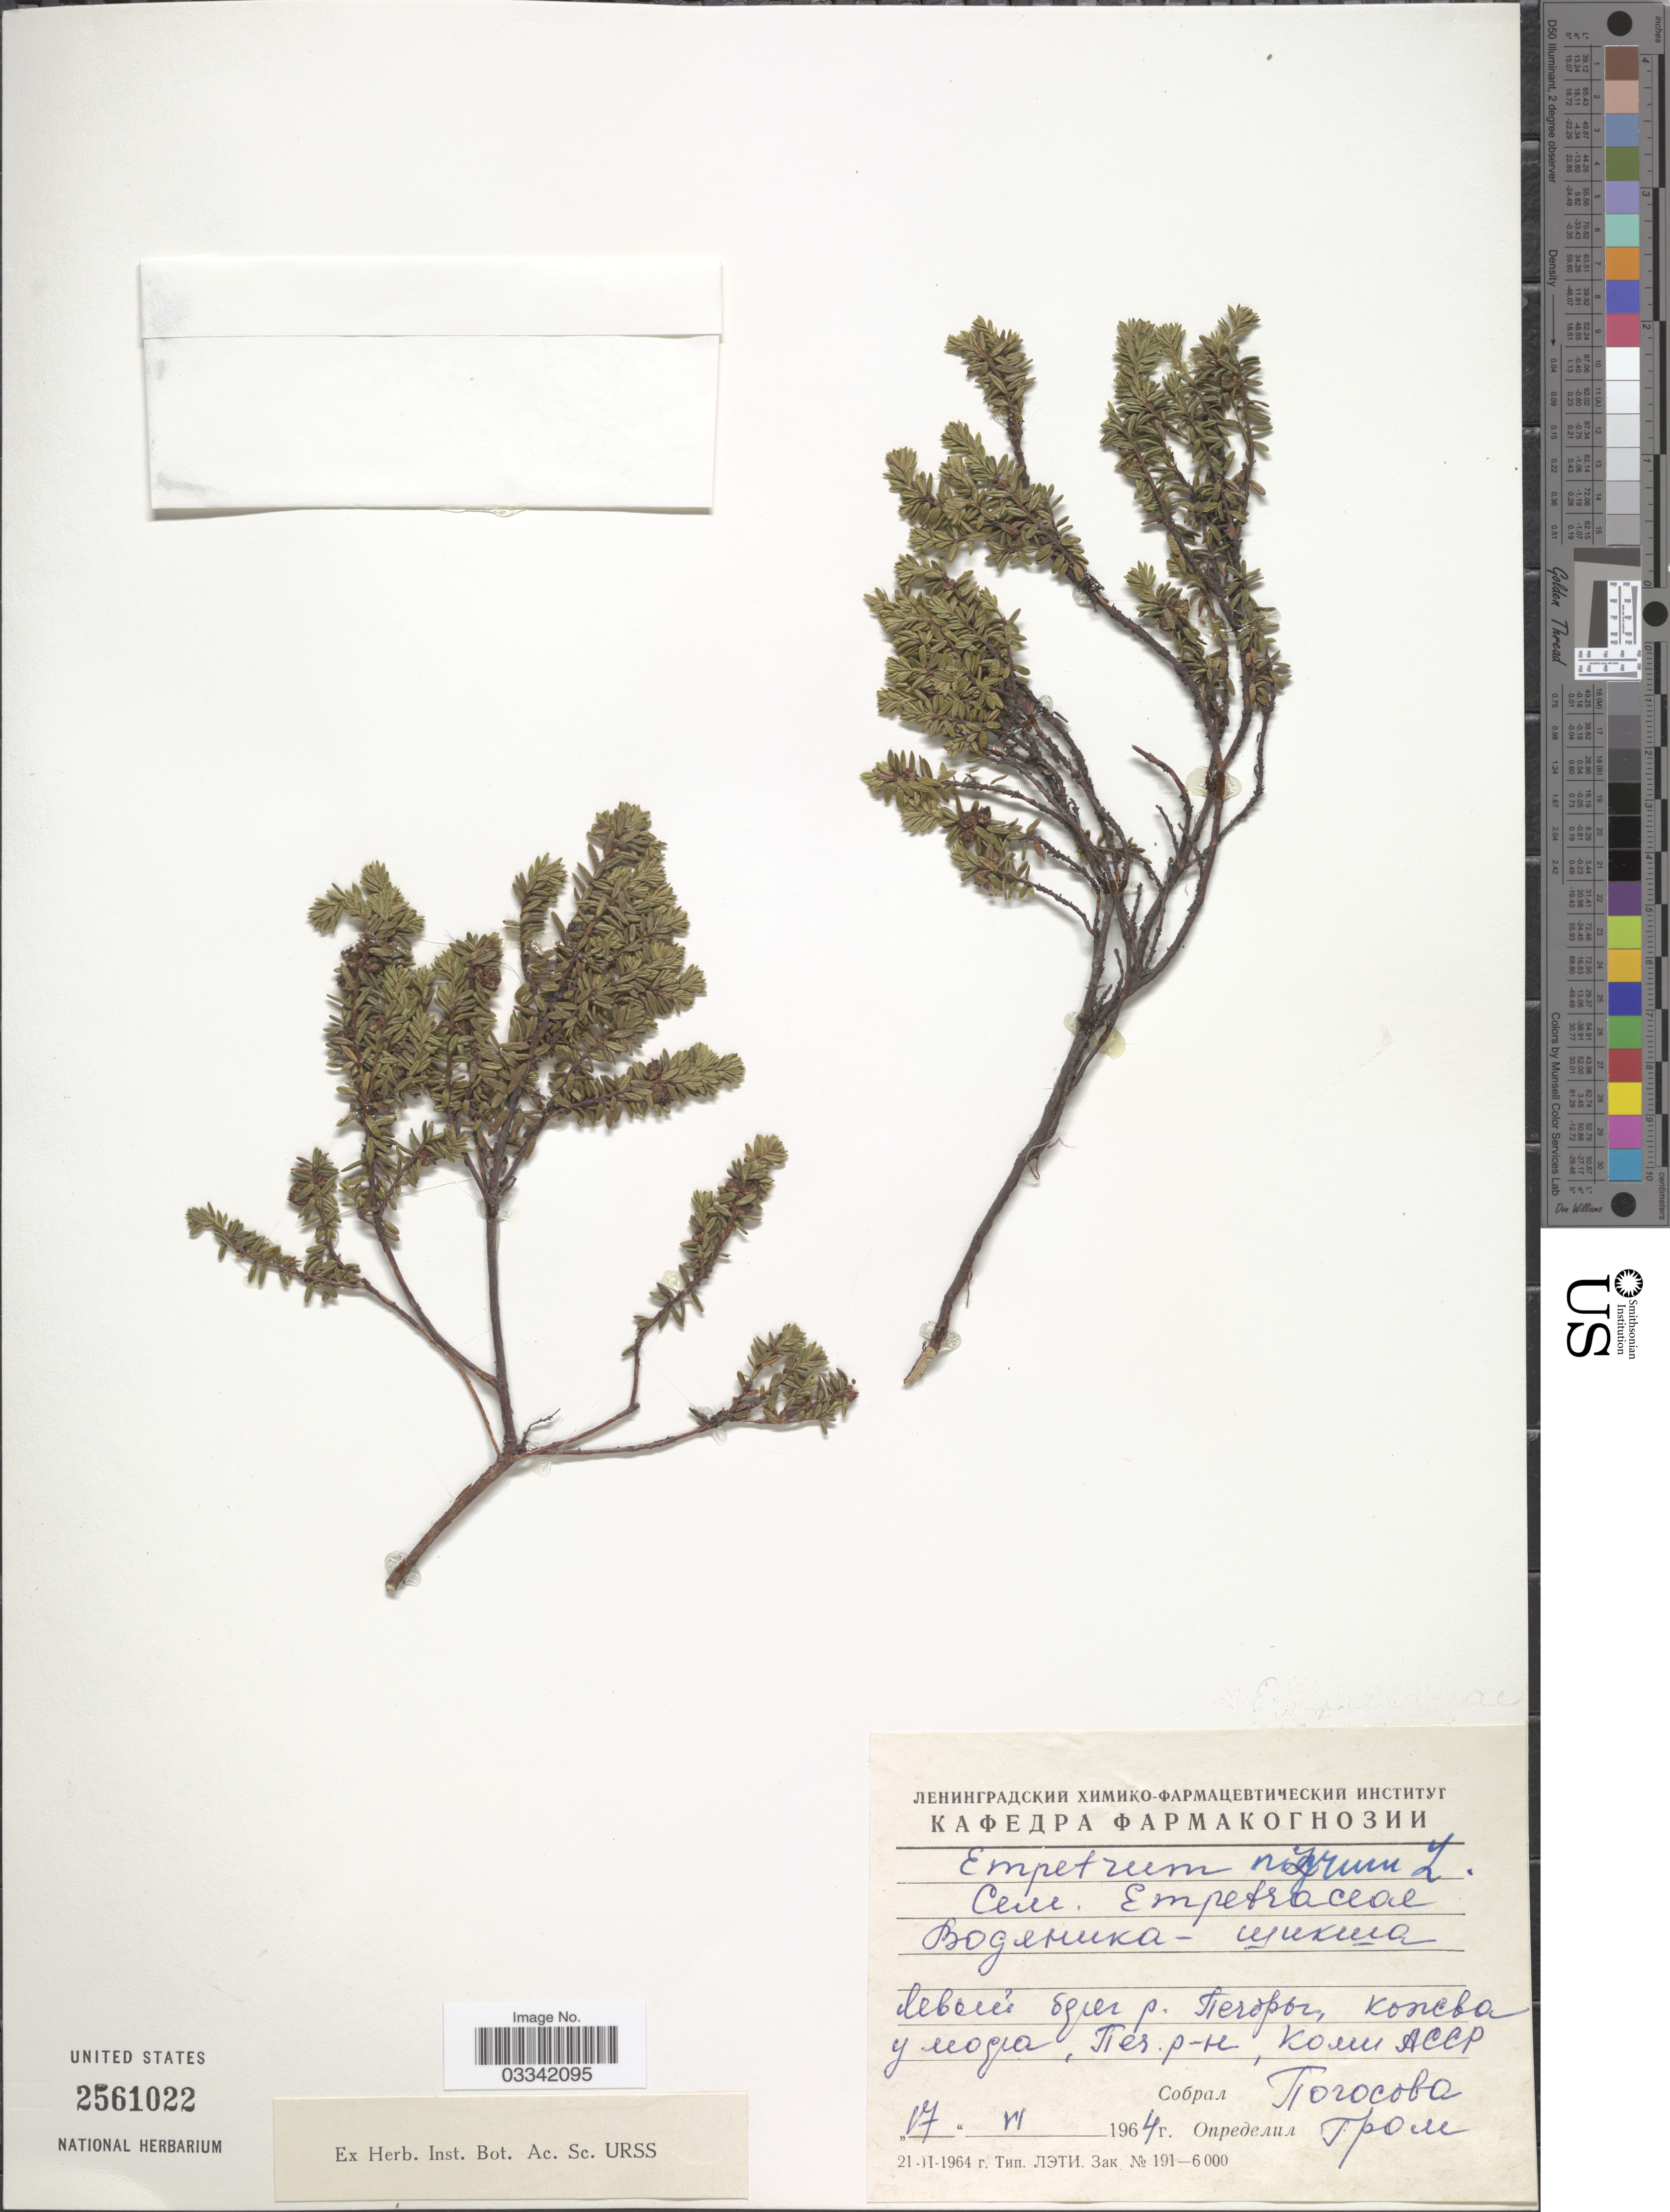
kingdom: Plantae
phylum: Tracheophyta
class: Magnoliopsida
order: Ericales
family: Ericaceae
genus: Empetrum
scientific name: Empetrum nigrum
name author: L.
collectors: Pogosova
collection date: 1964-06-17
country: Russian Federation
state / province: Komi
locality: Left shore of River Pechora.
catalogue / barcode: US 2561022